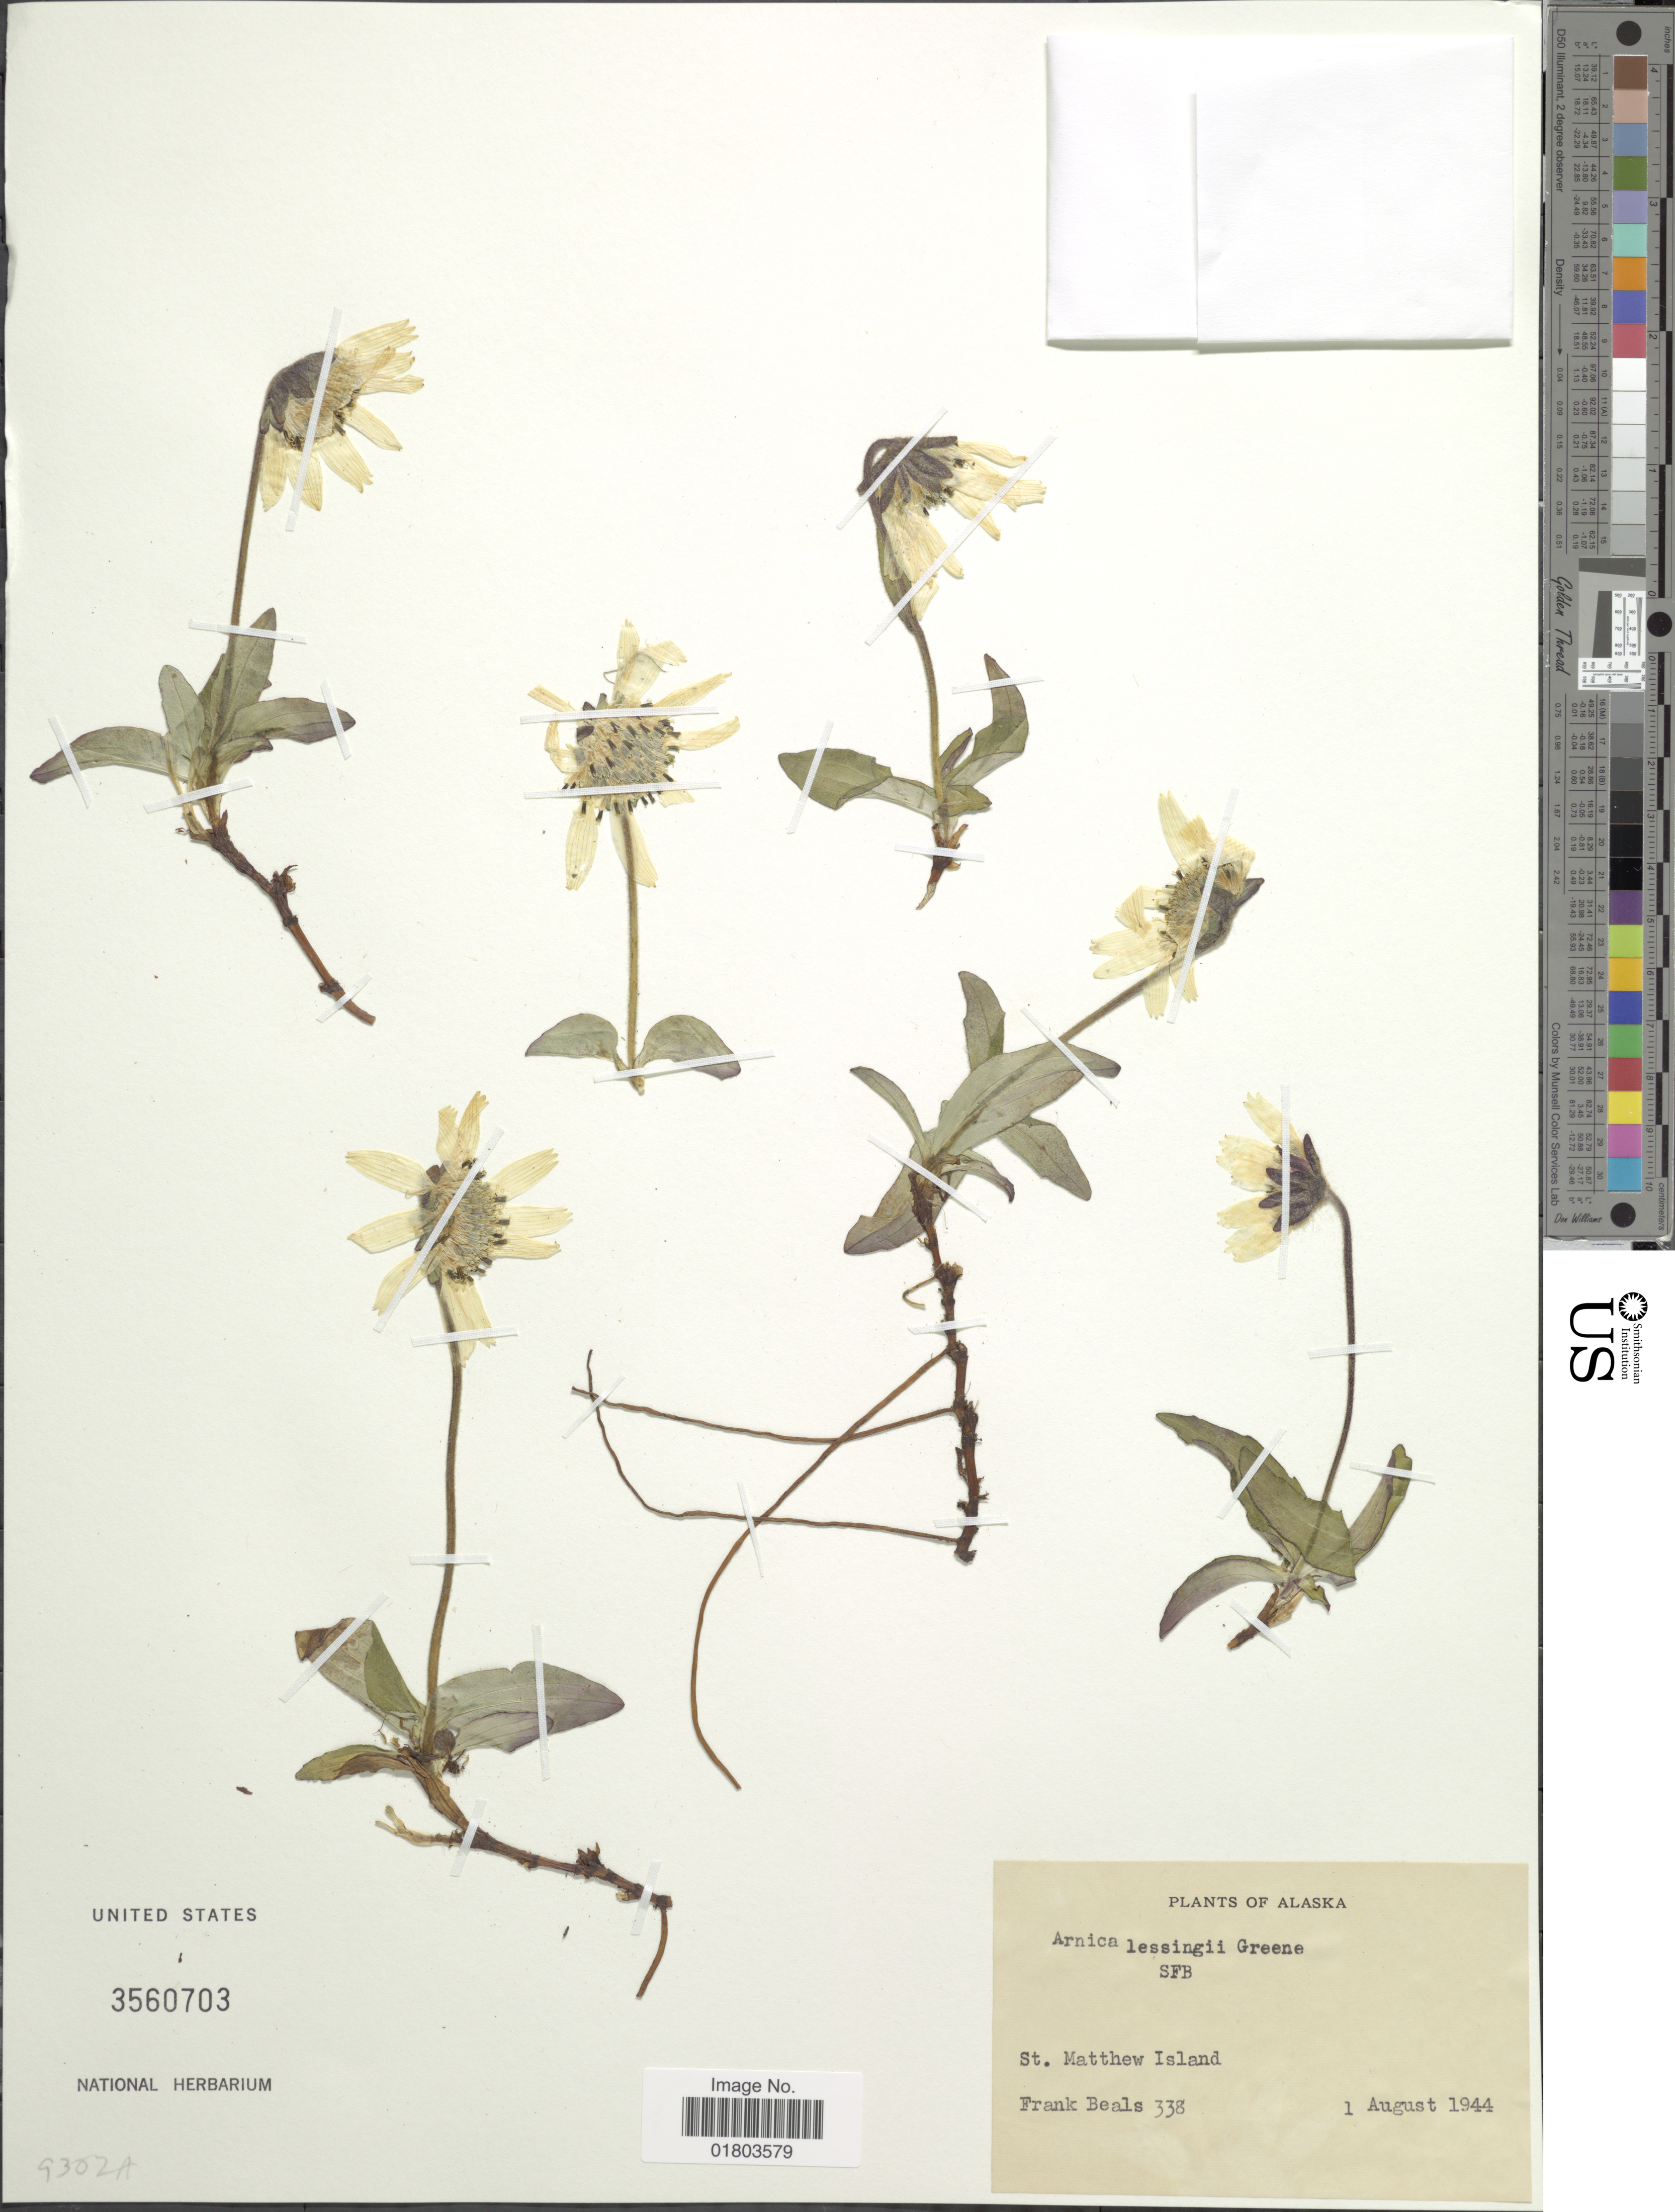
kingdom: Plantae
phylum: Tracheophyta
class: Magnoliopsida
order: Asterales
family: Asteraceae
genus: Arnica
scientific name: Arnica lessingii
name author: (Torr. & A. Gray) Greene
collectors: F. Beals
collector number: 338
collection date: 1944-08-01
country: United States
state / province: Alaska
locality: St. Matthew Island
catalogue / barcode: US 3560703